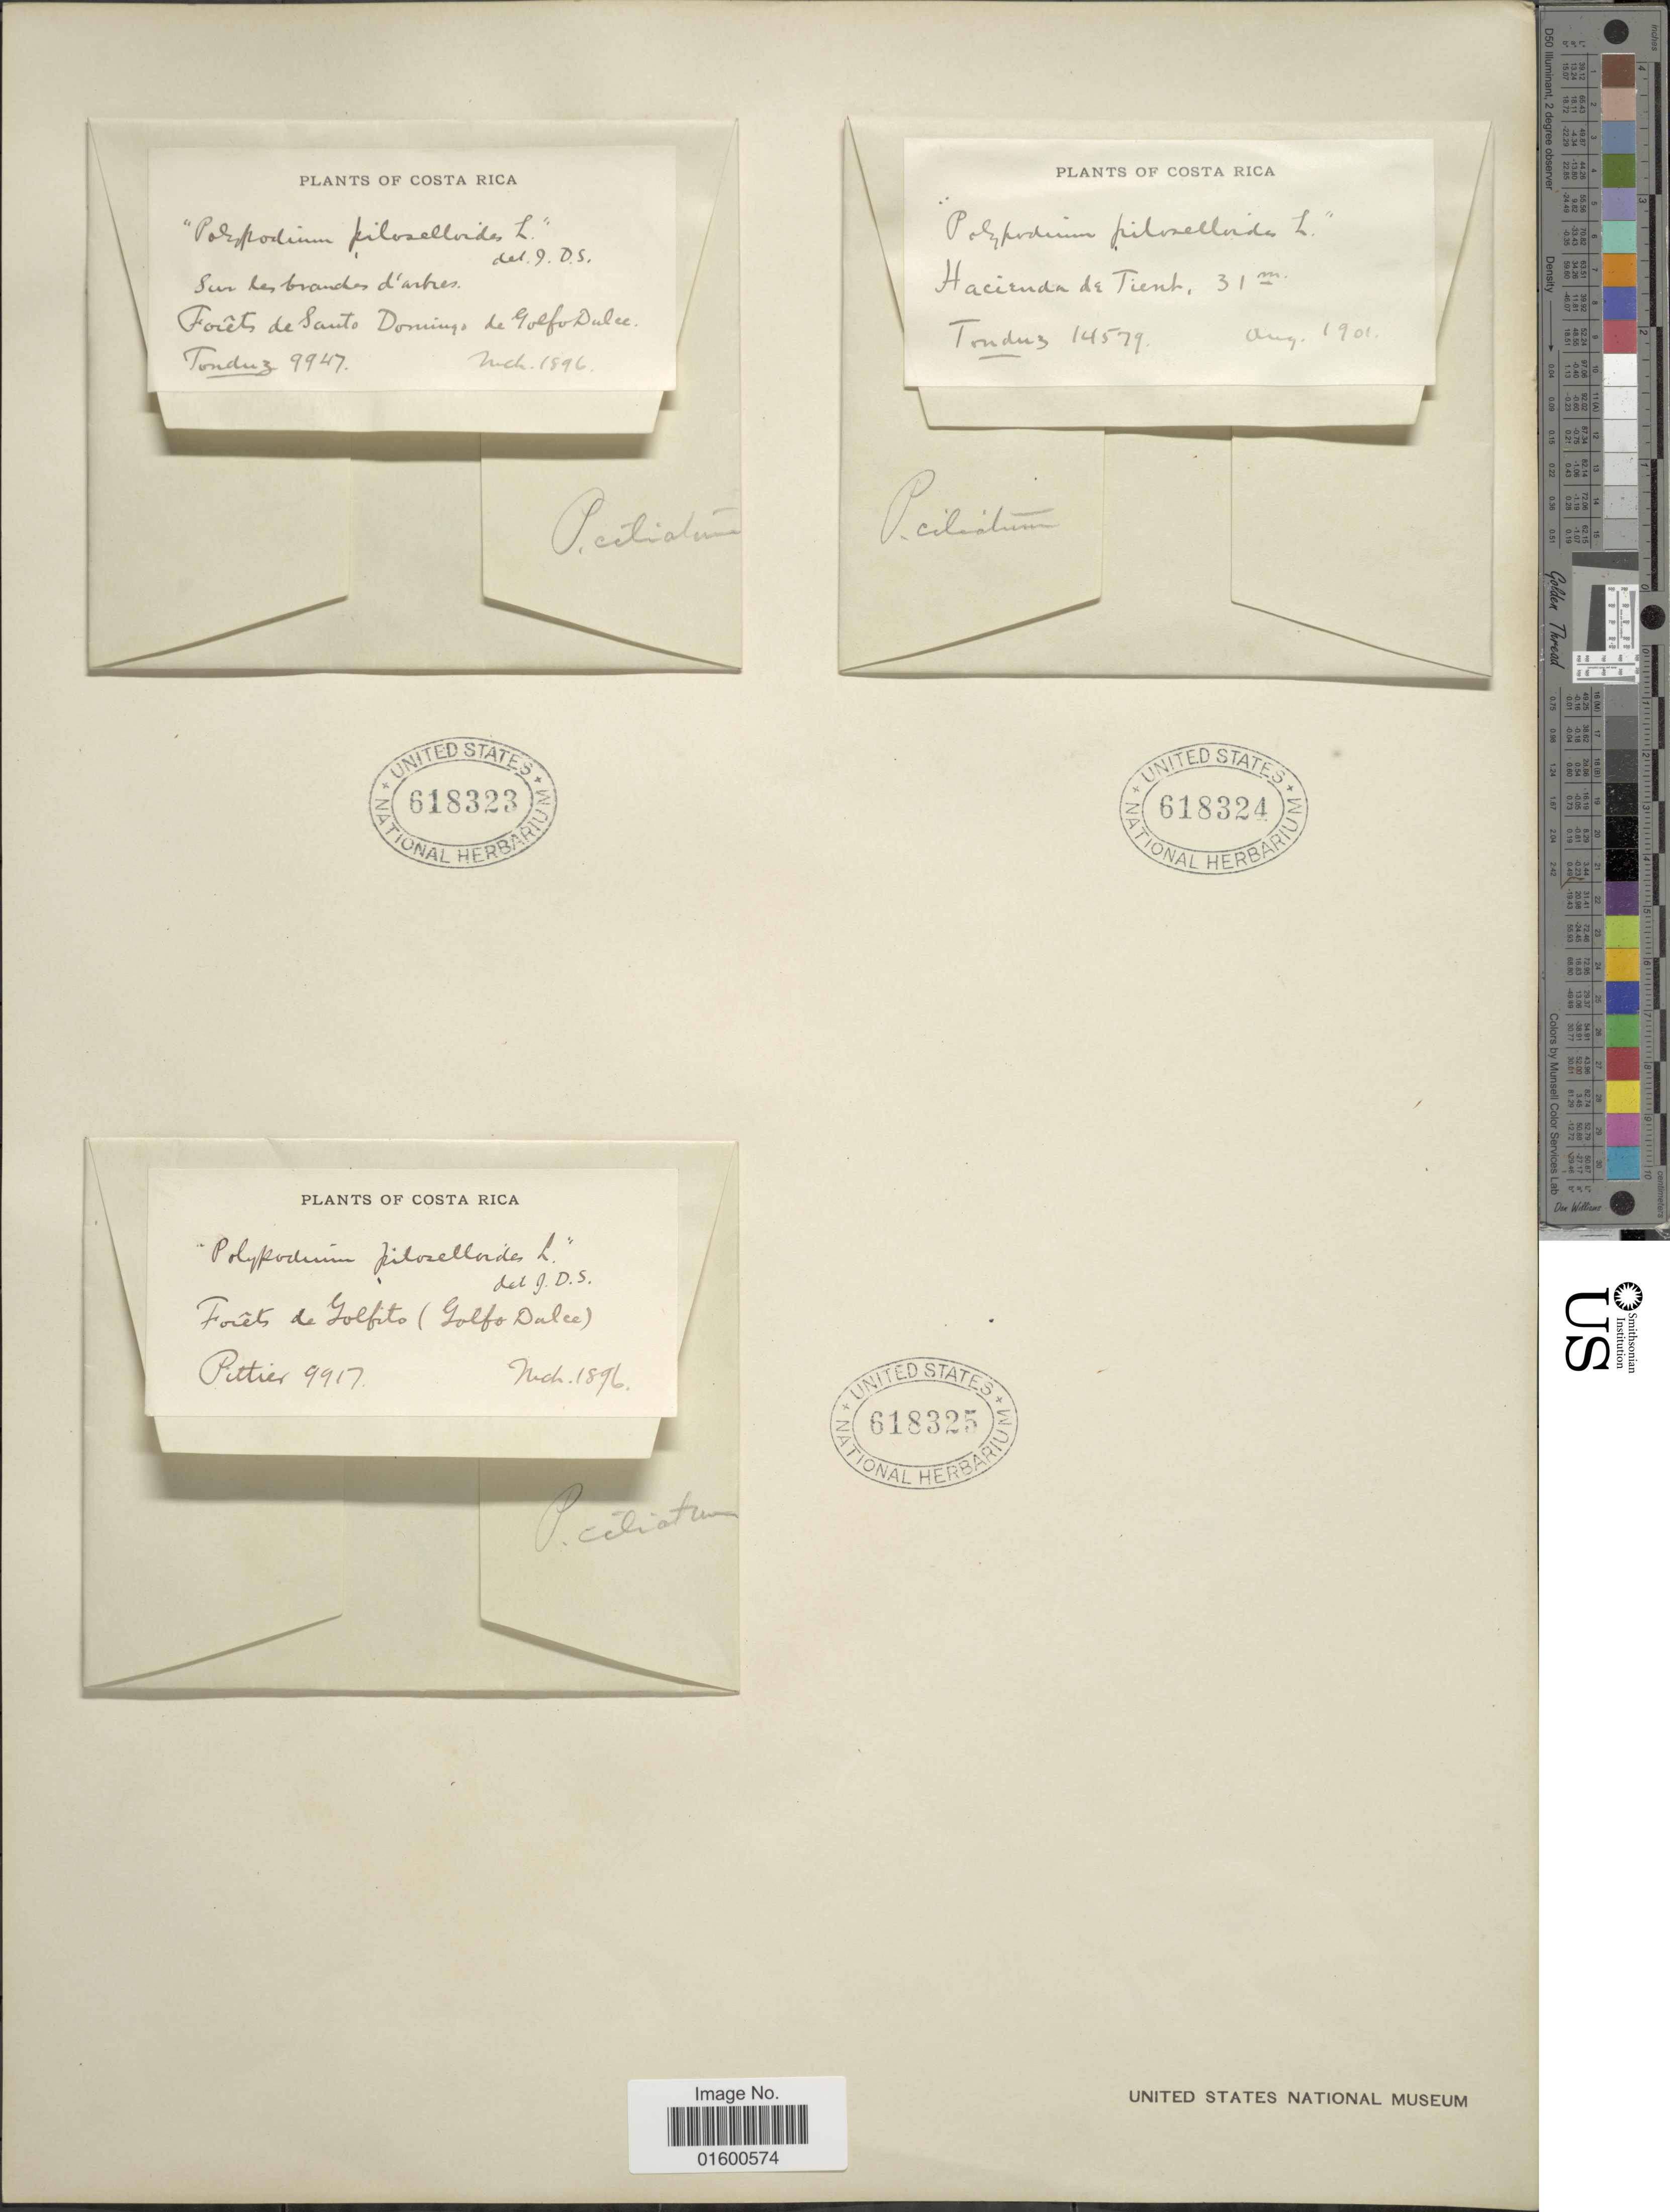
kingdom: Plantae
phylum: Tracheophyta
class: Polypodiopsida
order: Polypodiales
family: Polypodiaceae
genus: Microgramma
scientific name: Microgramma reptans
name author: (Cav.) A.R. Sm.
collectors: A. Tonduz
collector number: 14579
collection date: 1901-08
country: Costa Rica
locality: Hacienda de Tient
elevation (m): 31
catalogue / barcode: US 618324-2